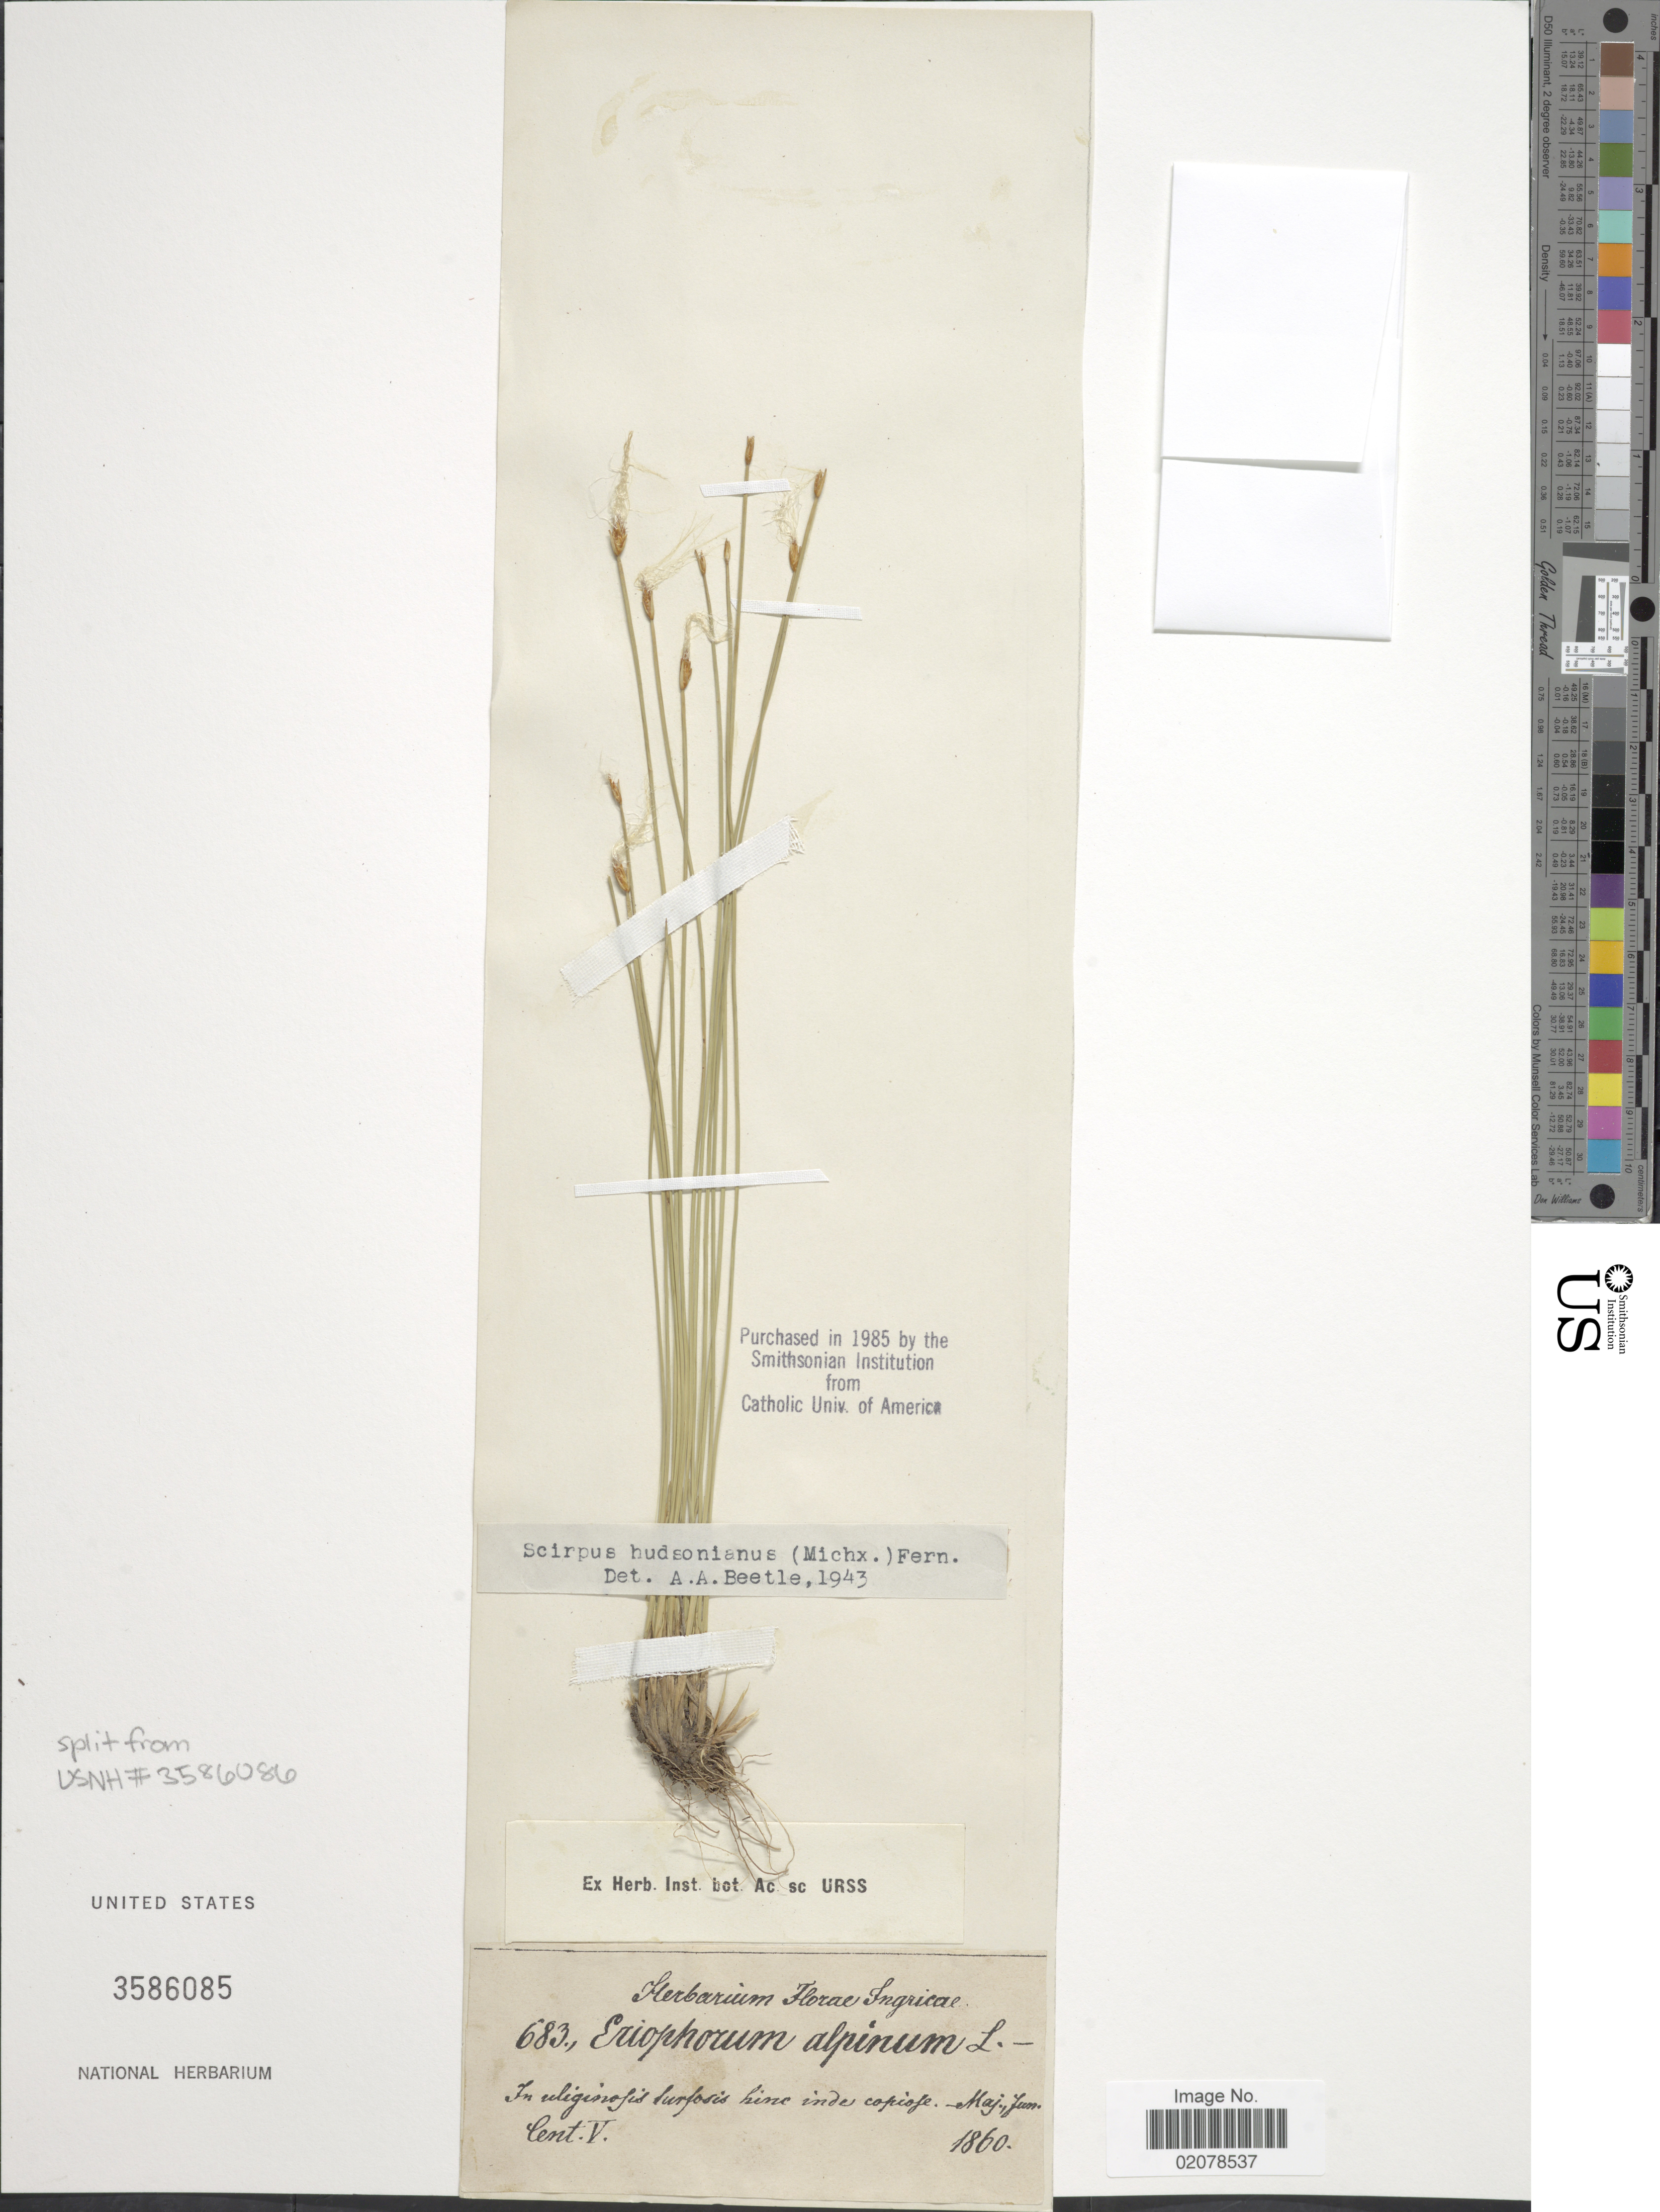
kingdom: Plantae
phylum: Tracheophyta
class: Liliopsida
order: Poales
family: Cyperaceae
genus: Trichophorum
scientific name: Trichophorum alpinum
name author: (L.) Pers.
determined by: Strong, M. T., (US), Smithsonian Institution - National Museum of Natural History (UNITED STATES)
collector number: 683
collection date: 1960-05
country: Russian Federation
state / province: Leningrad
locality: Florae Ingricae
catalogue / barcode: US 3586085